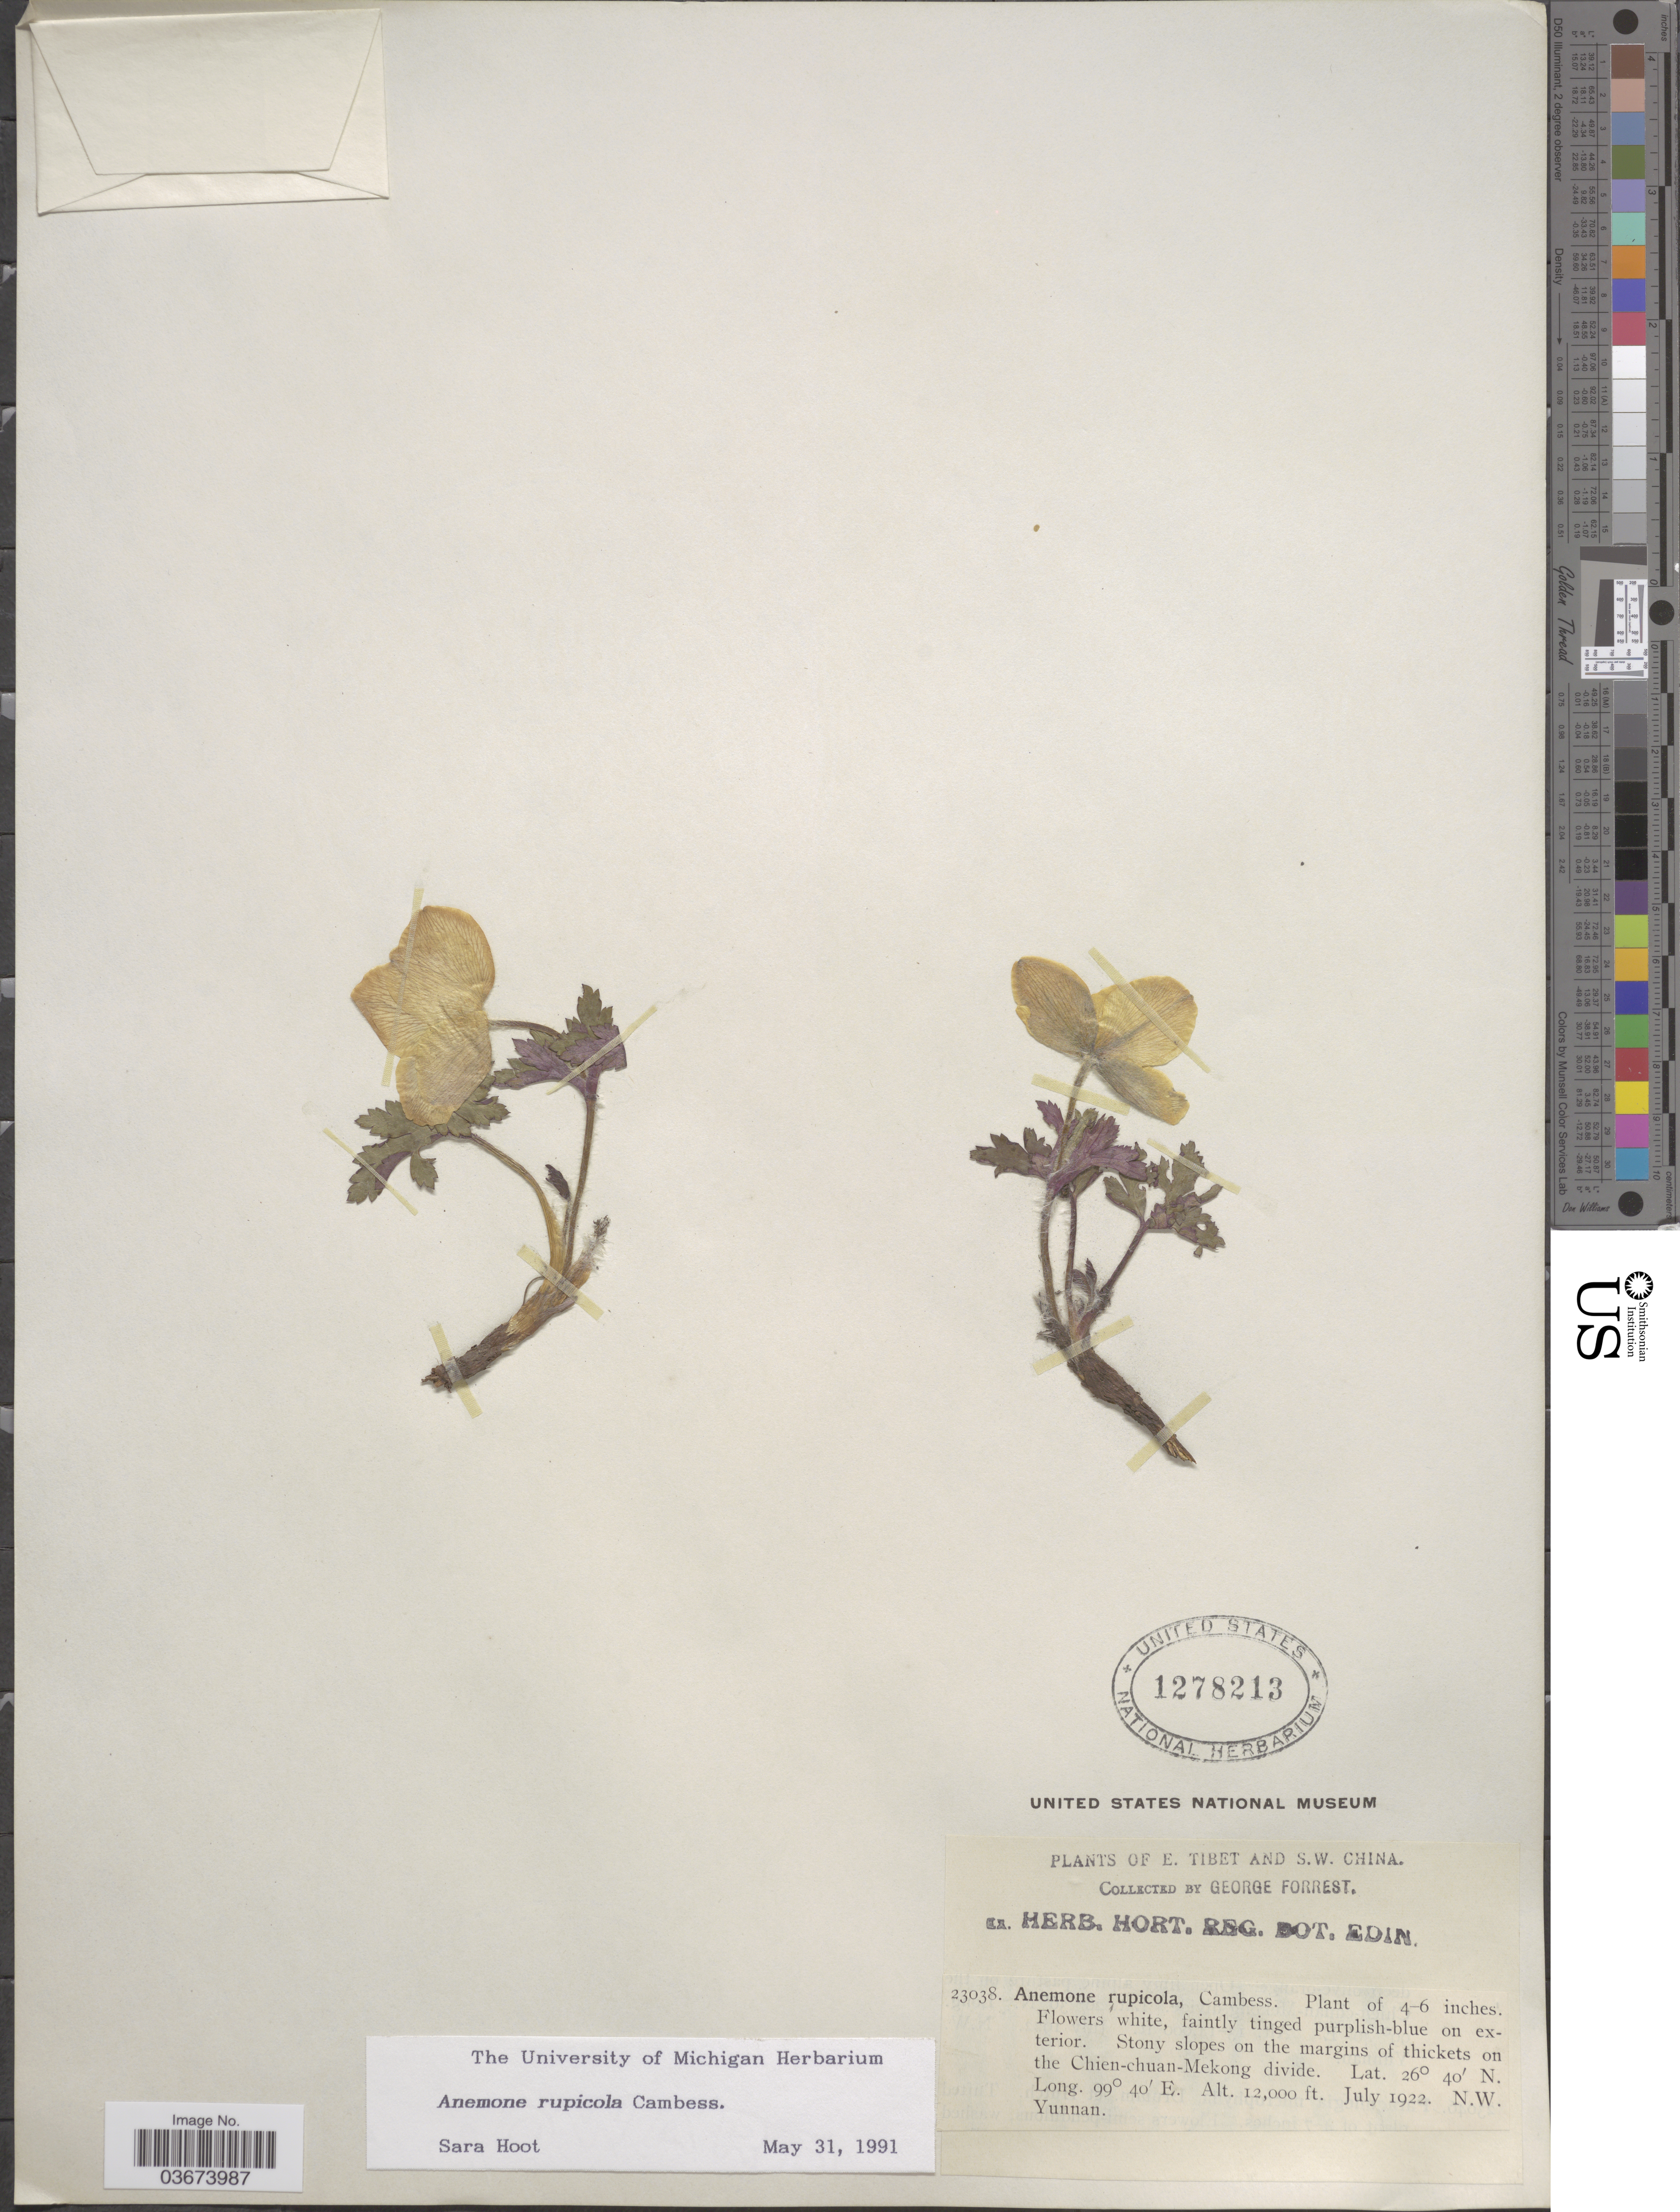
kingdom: Plantae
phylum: Tracheophyta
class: Magnoliopsida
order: Ranunculales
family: Ranunculaceae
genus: Anemone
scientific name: Anemone rupicola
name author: Cambess.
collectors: G. Forrest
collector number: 23038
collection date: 1922-07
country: China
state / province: Yunnan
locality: S.W. China. Stony slopes on the margins of thickets on the Chien-chuan-Mekong divide. N.W. Yunnan.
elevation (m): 3658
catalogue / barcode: US 1278213